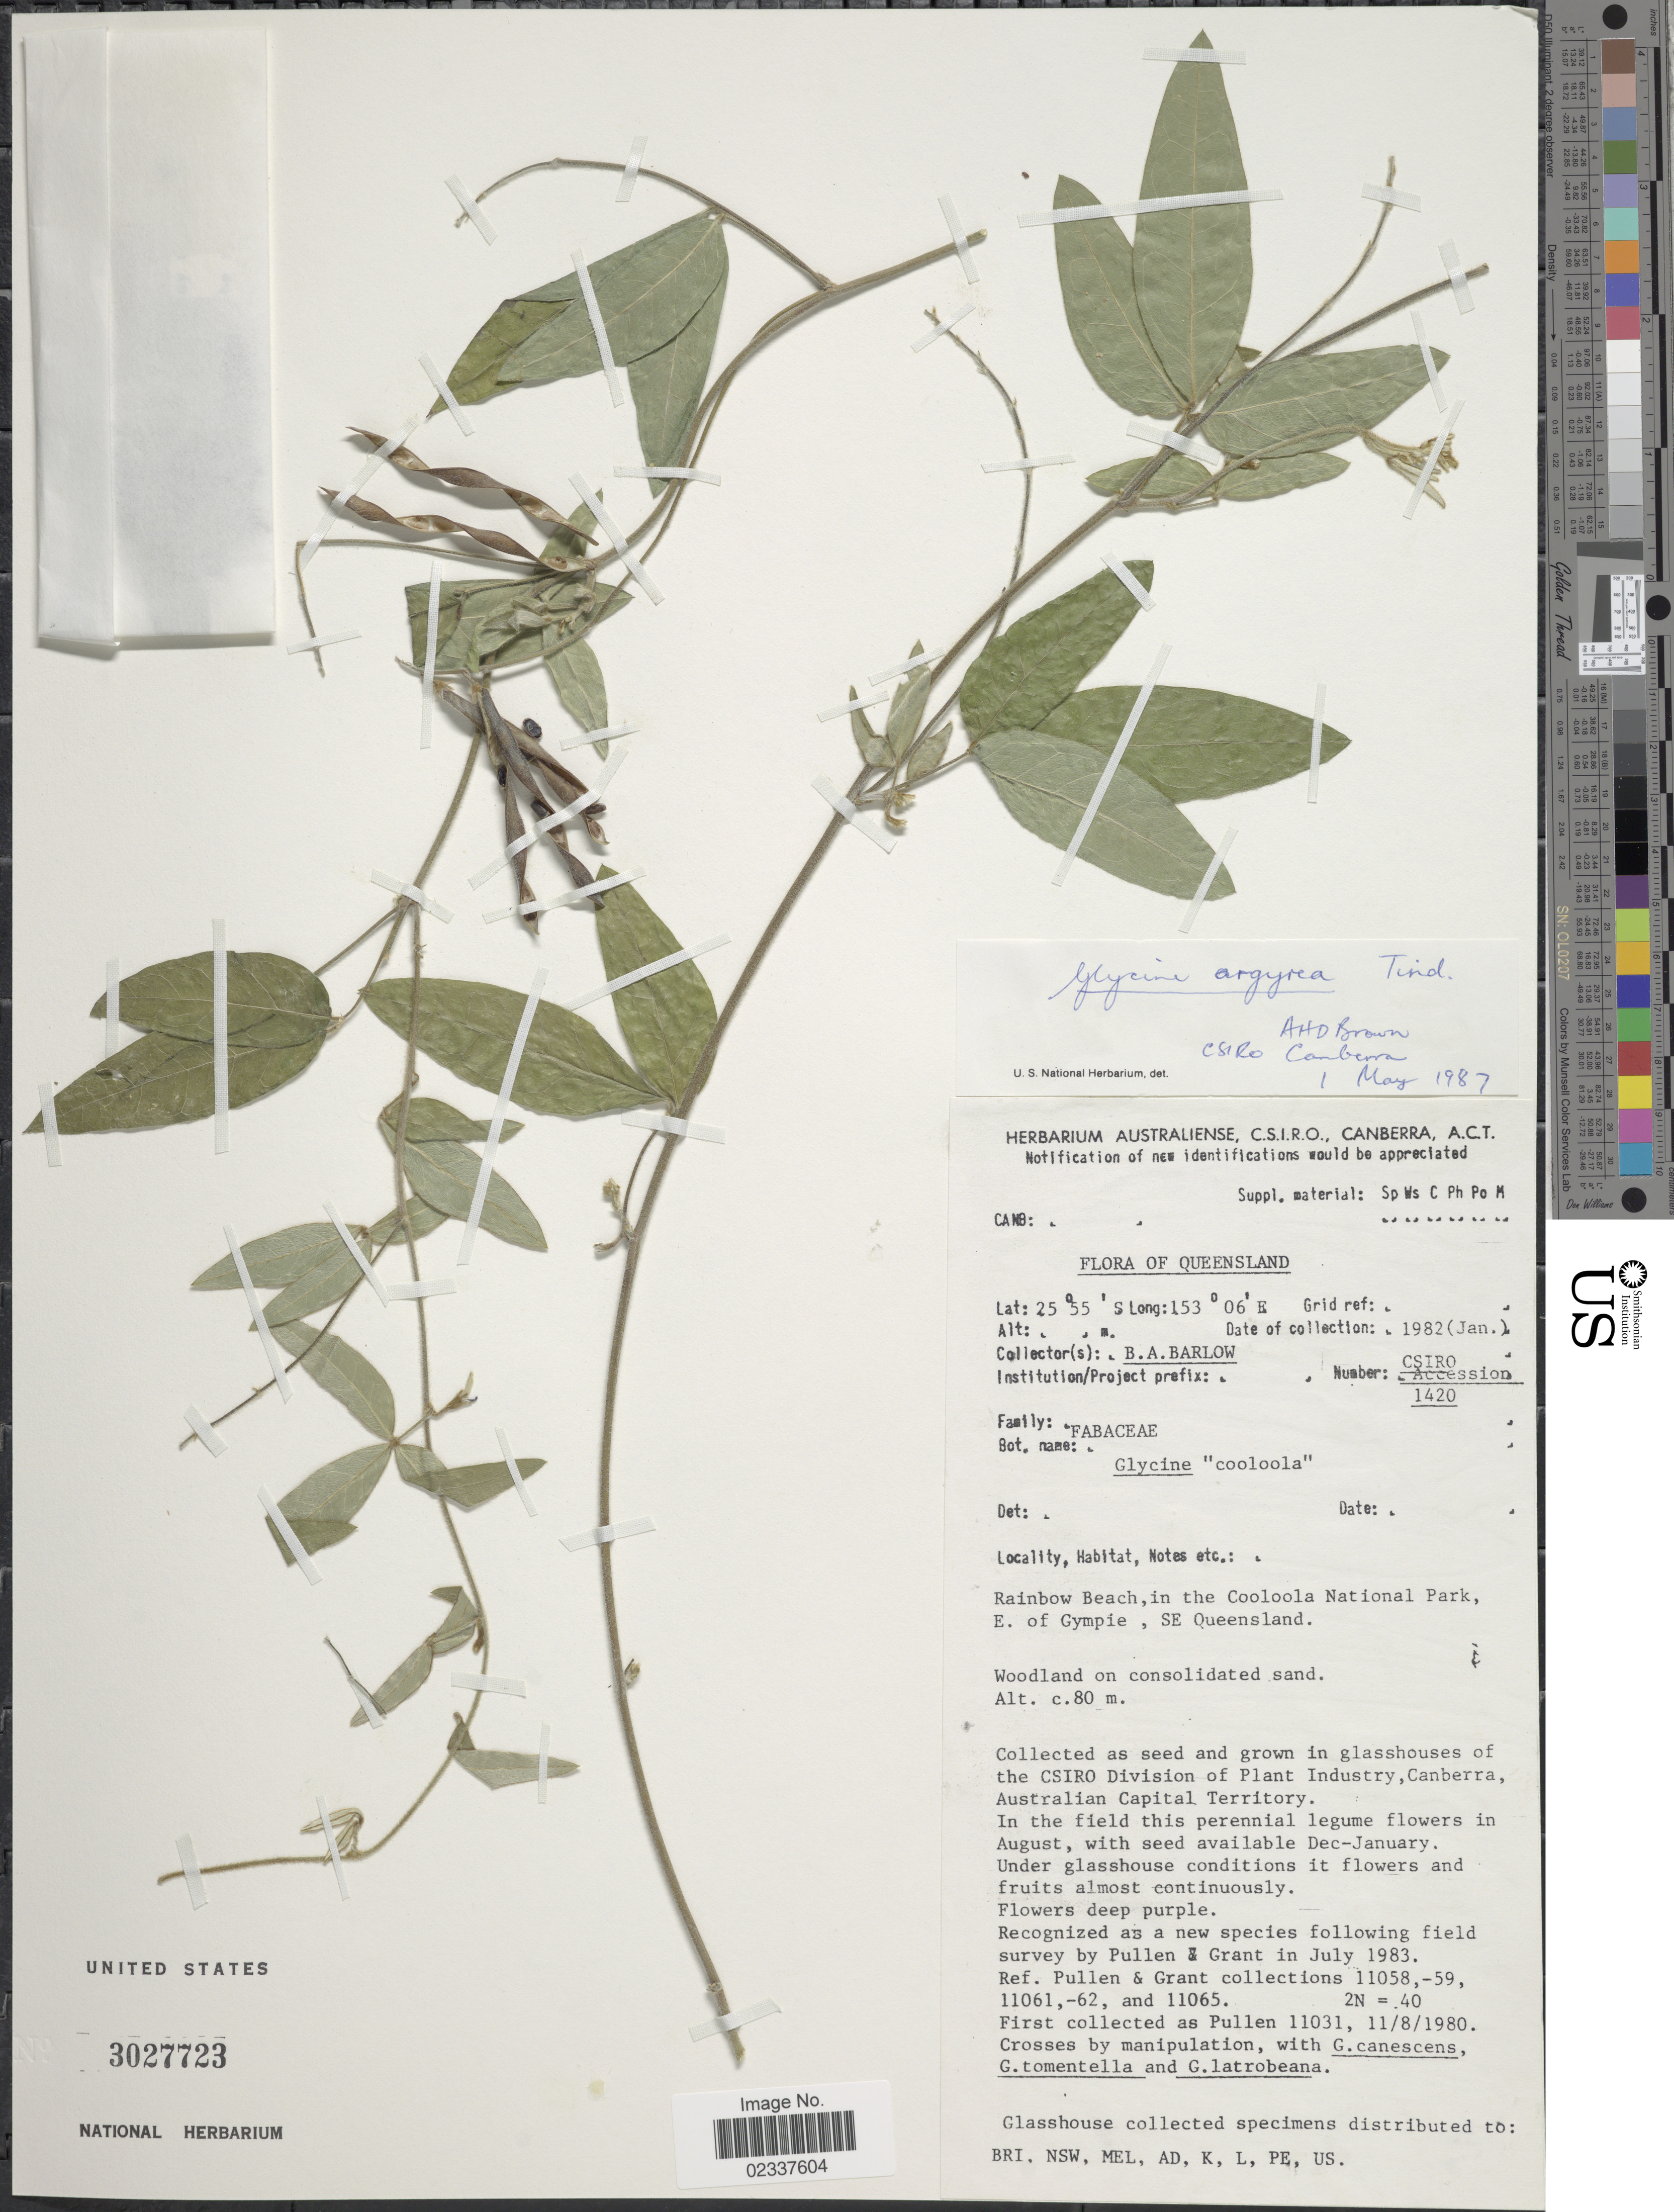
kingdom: Plantae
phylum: Tracheophyta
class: Magnoliopsida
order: Fabales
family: Fabaceae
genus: Glycine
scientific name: Glycine argyrea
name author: Tindale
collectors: B. A. Barlow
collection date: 1982-01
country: Australia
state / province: Queensland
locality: Rainbow Beach, in the Cooloola National Park, E. of Gympie, SE Queensland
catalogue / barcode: US 3027723